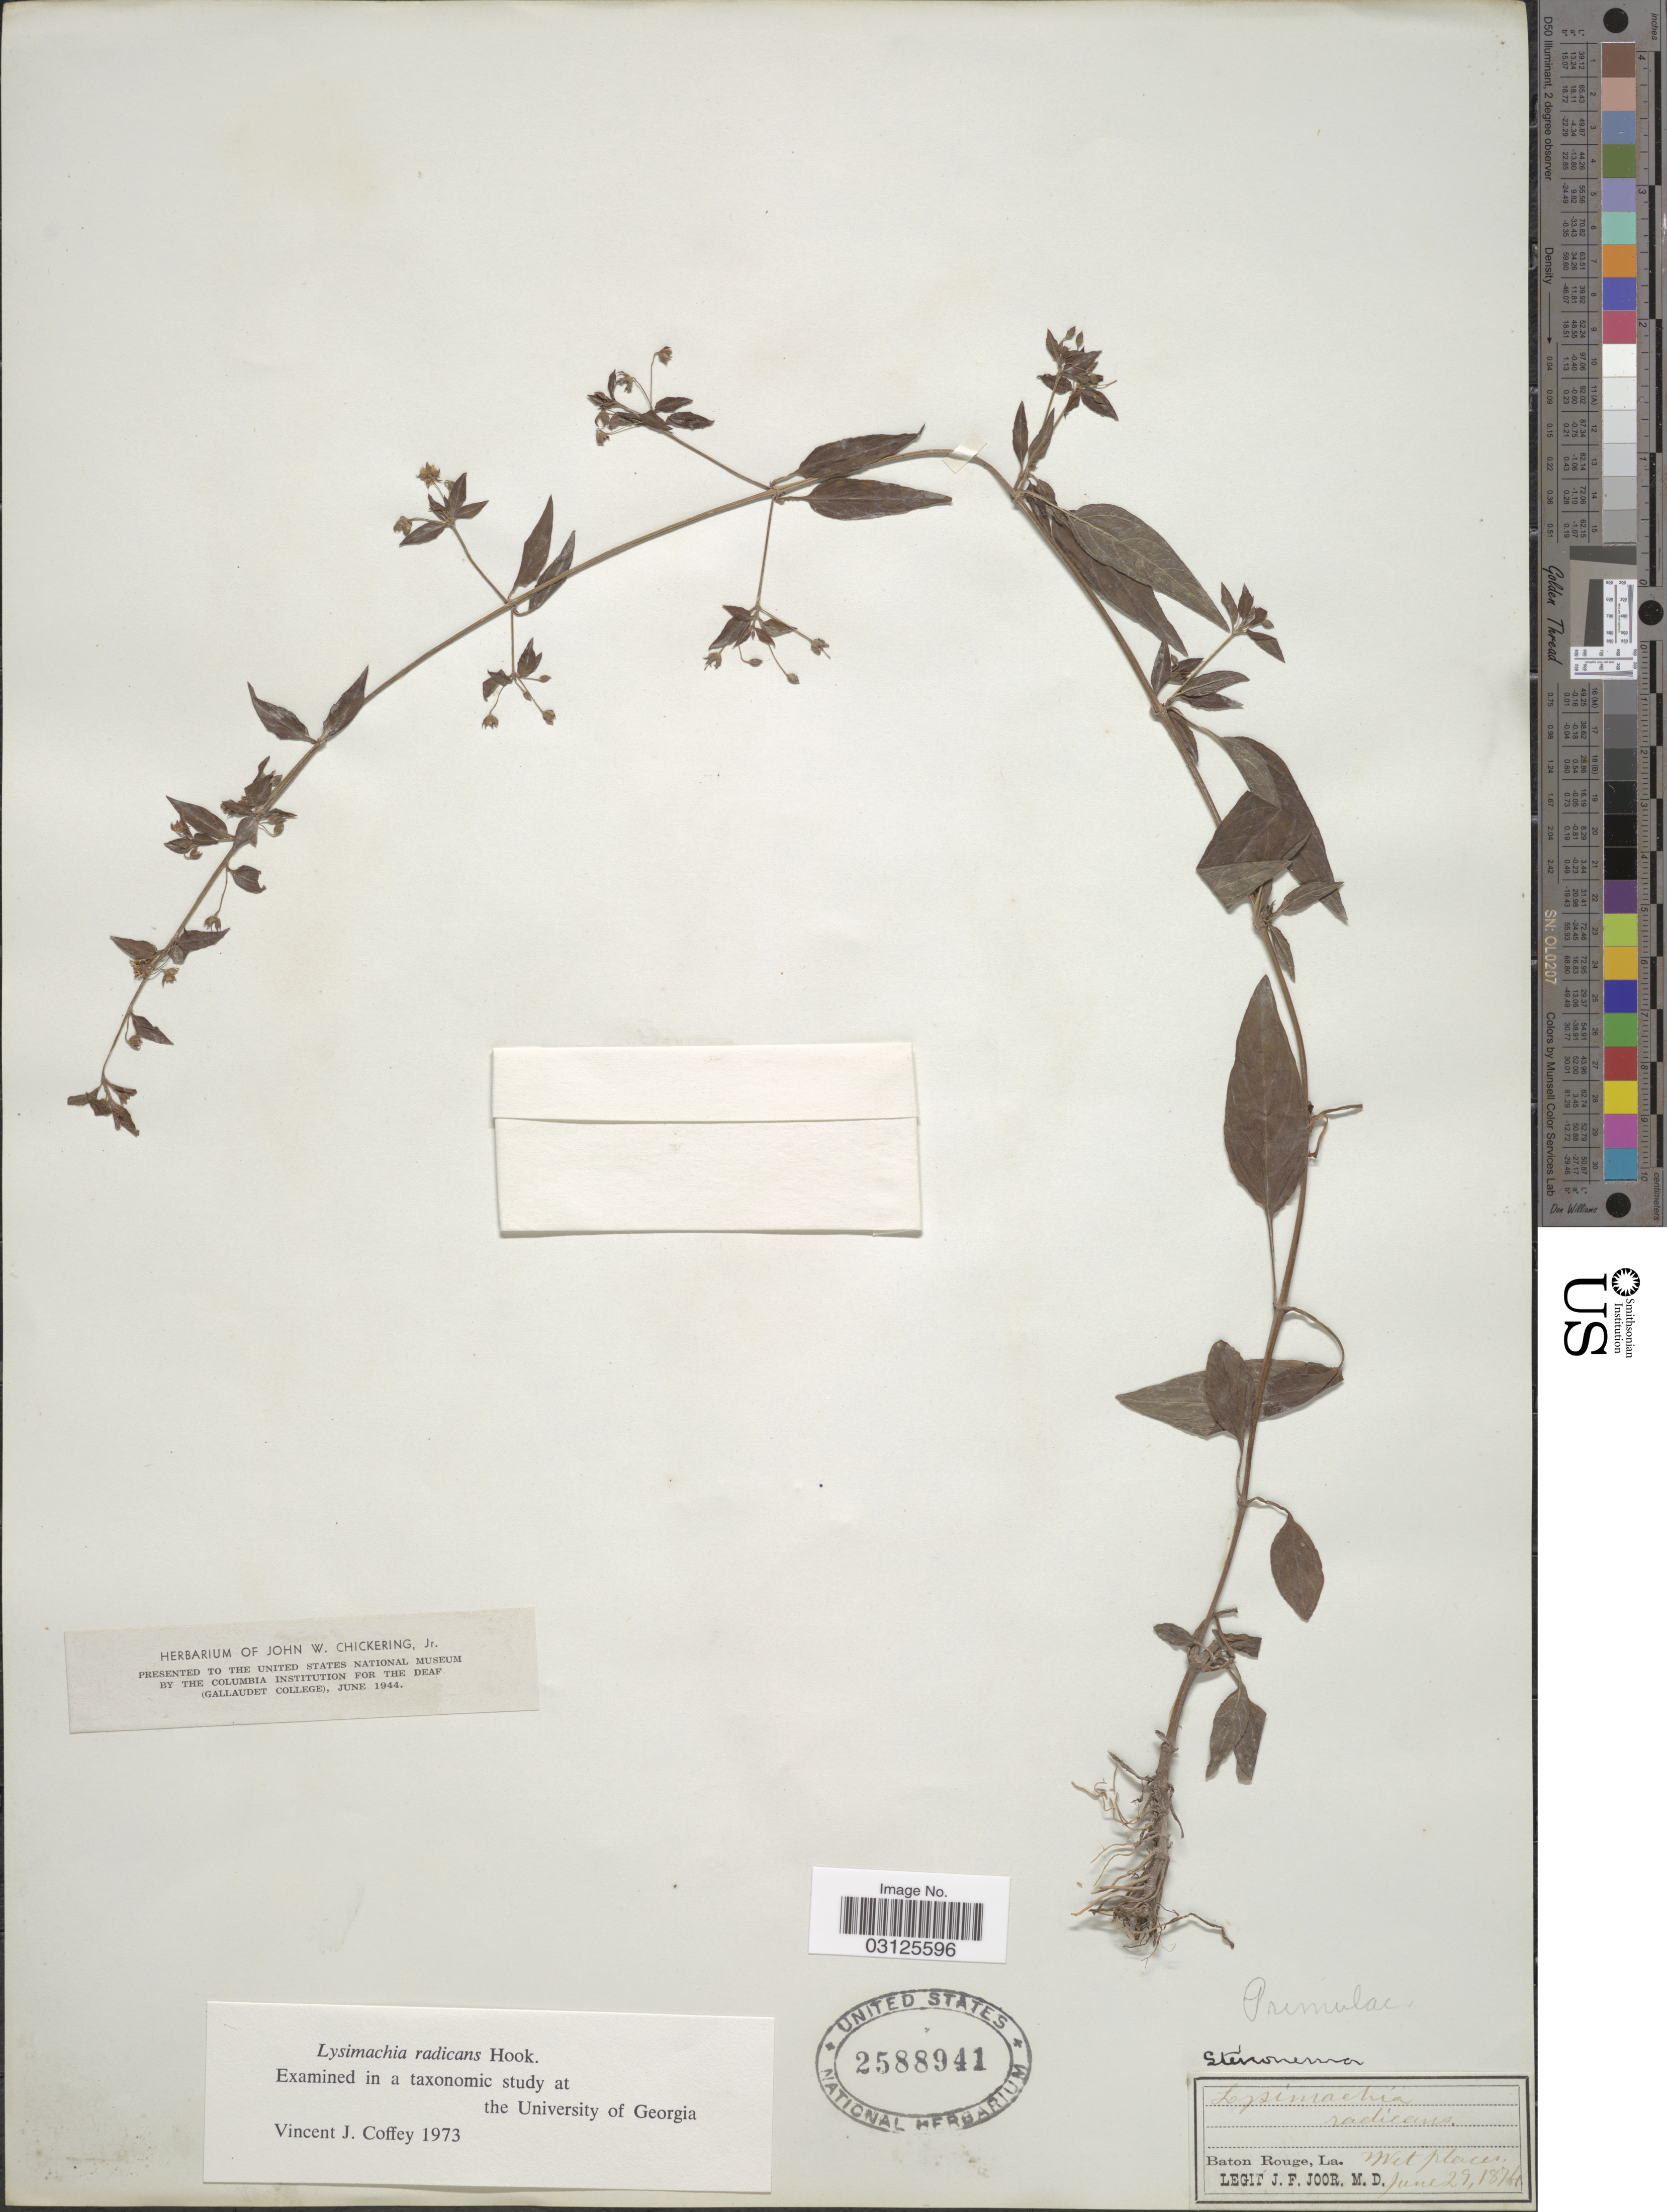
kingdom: Plantae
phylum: Tracheophyta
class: Magnoliopsida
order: Ericales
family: Primulaceae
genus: Lysimachia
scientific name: Lysimachia radicans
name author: Hook.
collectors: J. F. Joor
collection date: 1874-06-29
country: United States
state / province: Louisiana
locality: Baton Rouge.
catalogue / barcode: US 2588941